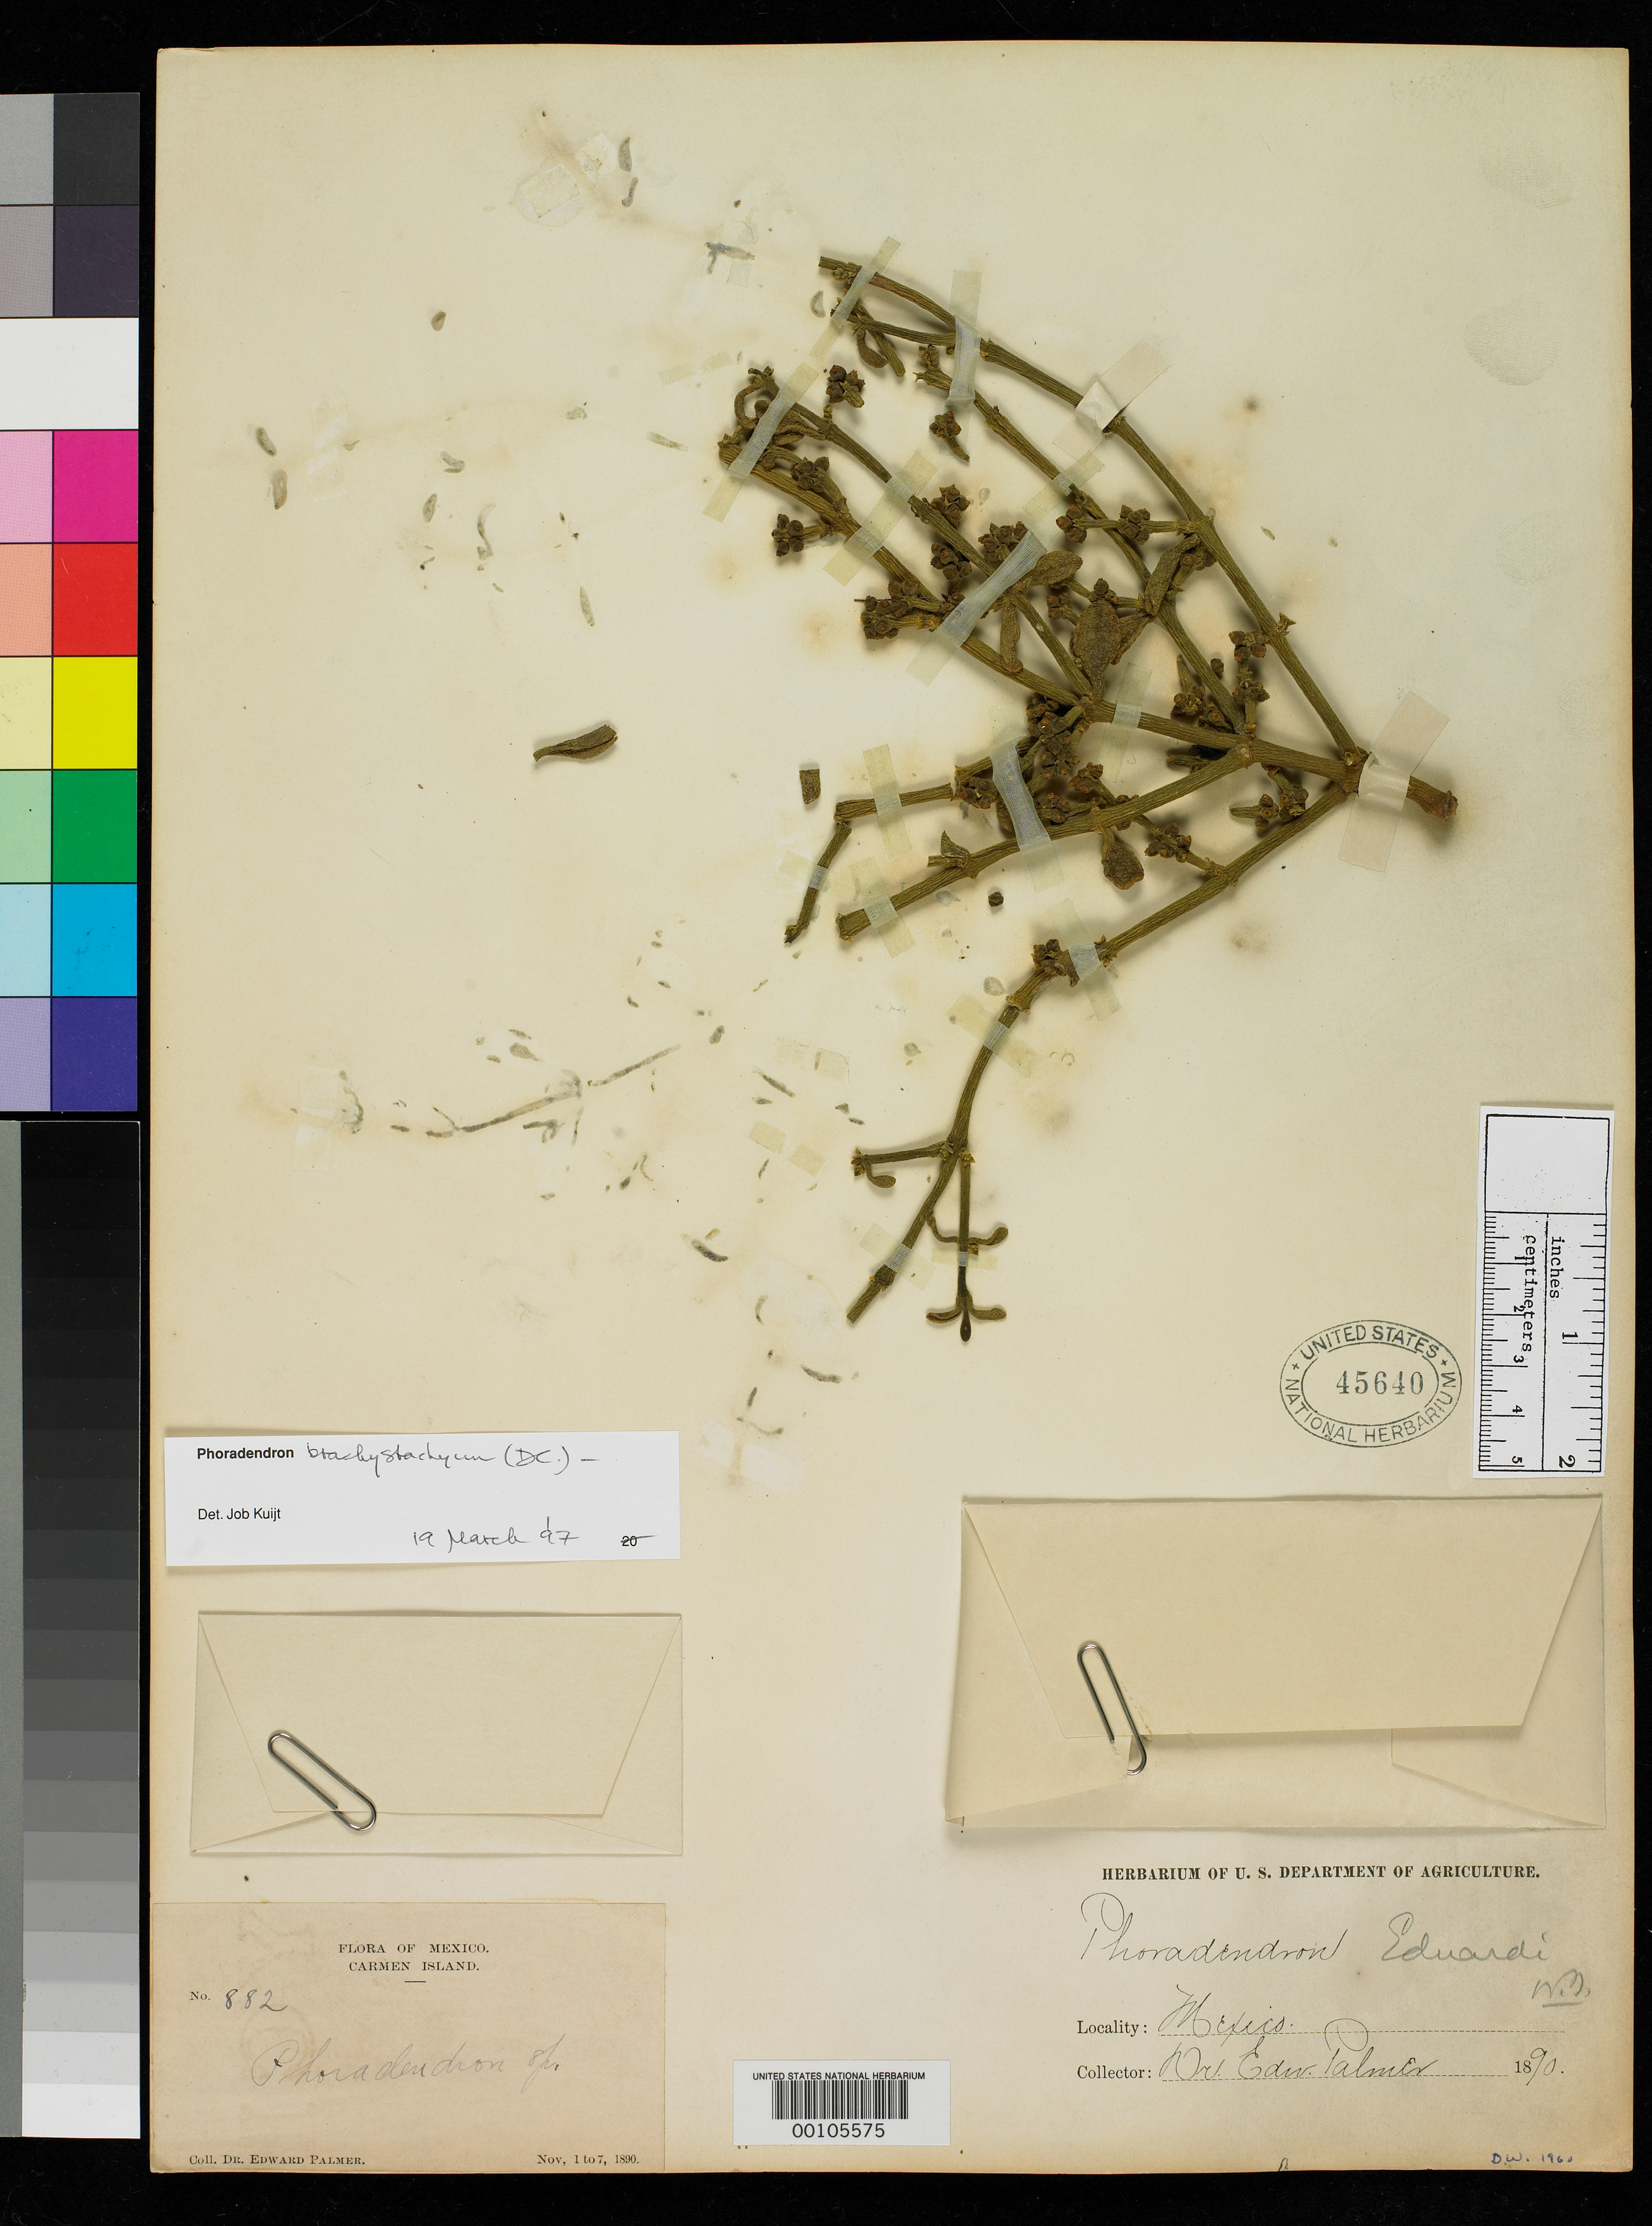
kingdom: Plantae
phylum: Tracheophyta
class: Magnoliopsida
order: Santalales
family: Viscaceae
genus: Phoradendron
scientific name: Phoradendron eduardi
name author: Trel.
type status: Isotype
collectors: E. Palmer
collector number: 882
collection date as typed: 01 Nov 1890 to 07 Nov 1890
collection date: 1890-11-01/1890-11-07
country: Mexico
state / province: Baja California Sur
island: Carmen Island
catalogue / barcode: US 45640